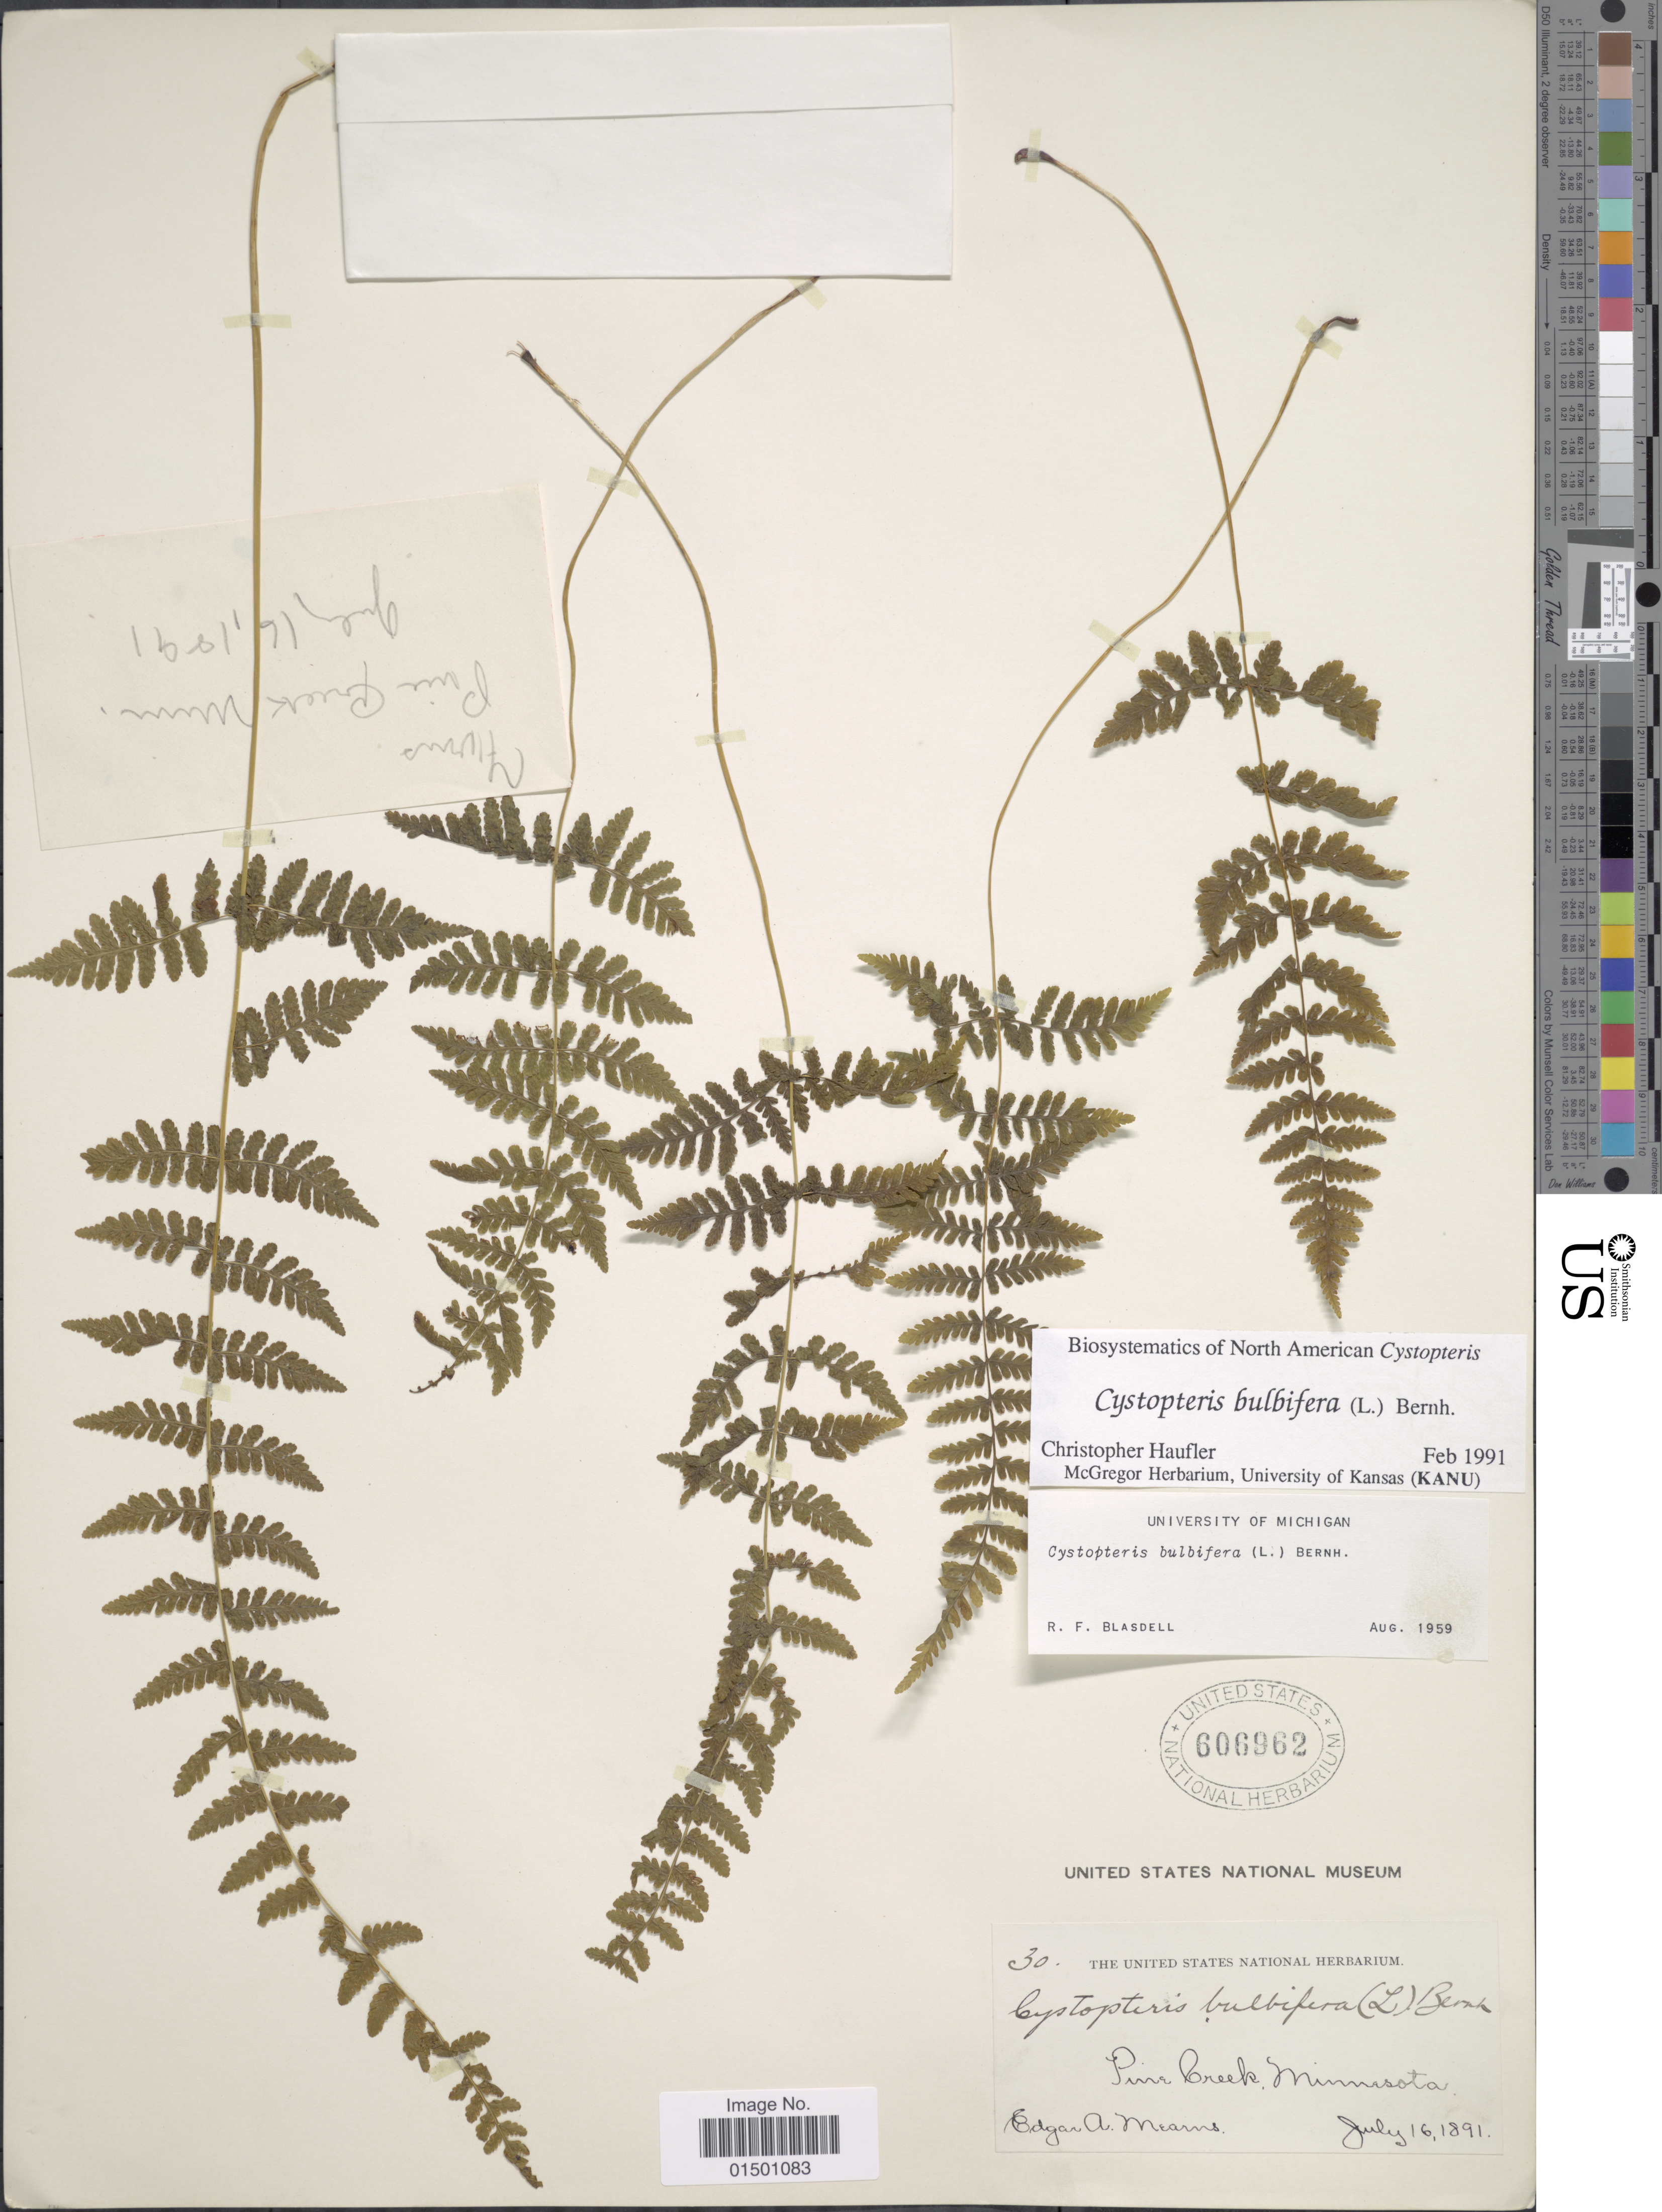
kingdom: Plantae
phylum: Tracheophyta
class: Polypodiopsida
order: Polypodiales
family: Cystopteridaceae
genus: Cystopteris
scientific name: Cystopteris bulbifera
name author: (L.) Bernh.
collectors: E. A. Mearns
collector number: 30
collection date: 1891-07-16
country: United States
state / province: Minnesota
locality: Pine Creek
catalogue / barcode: US 606962